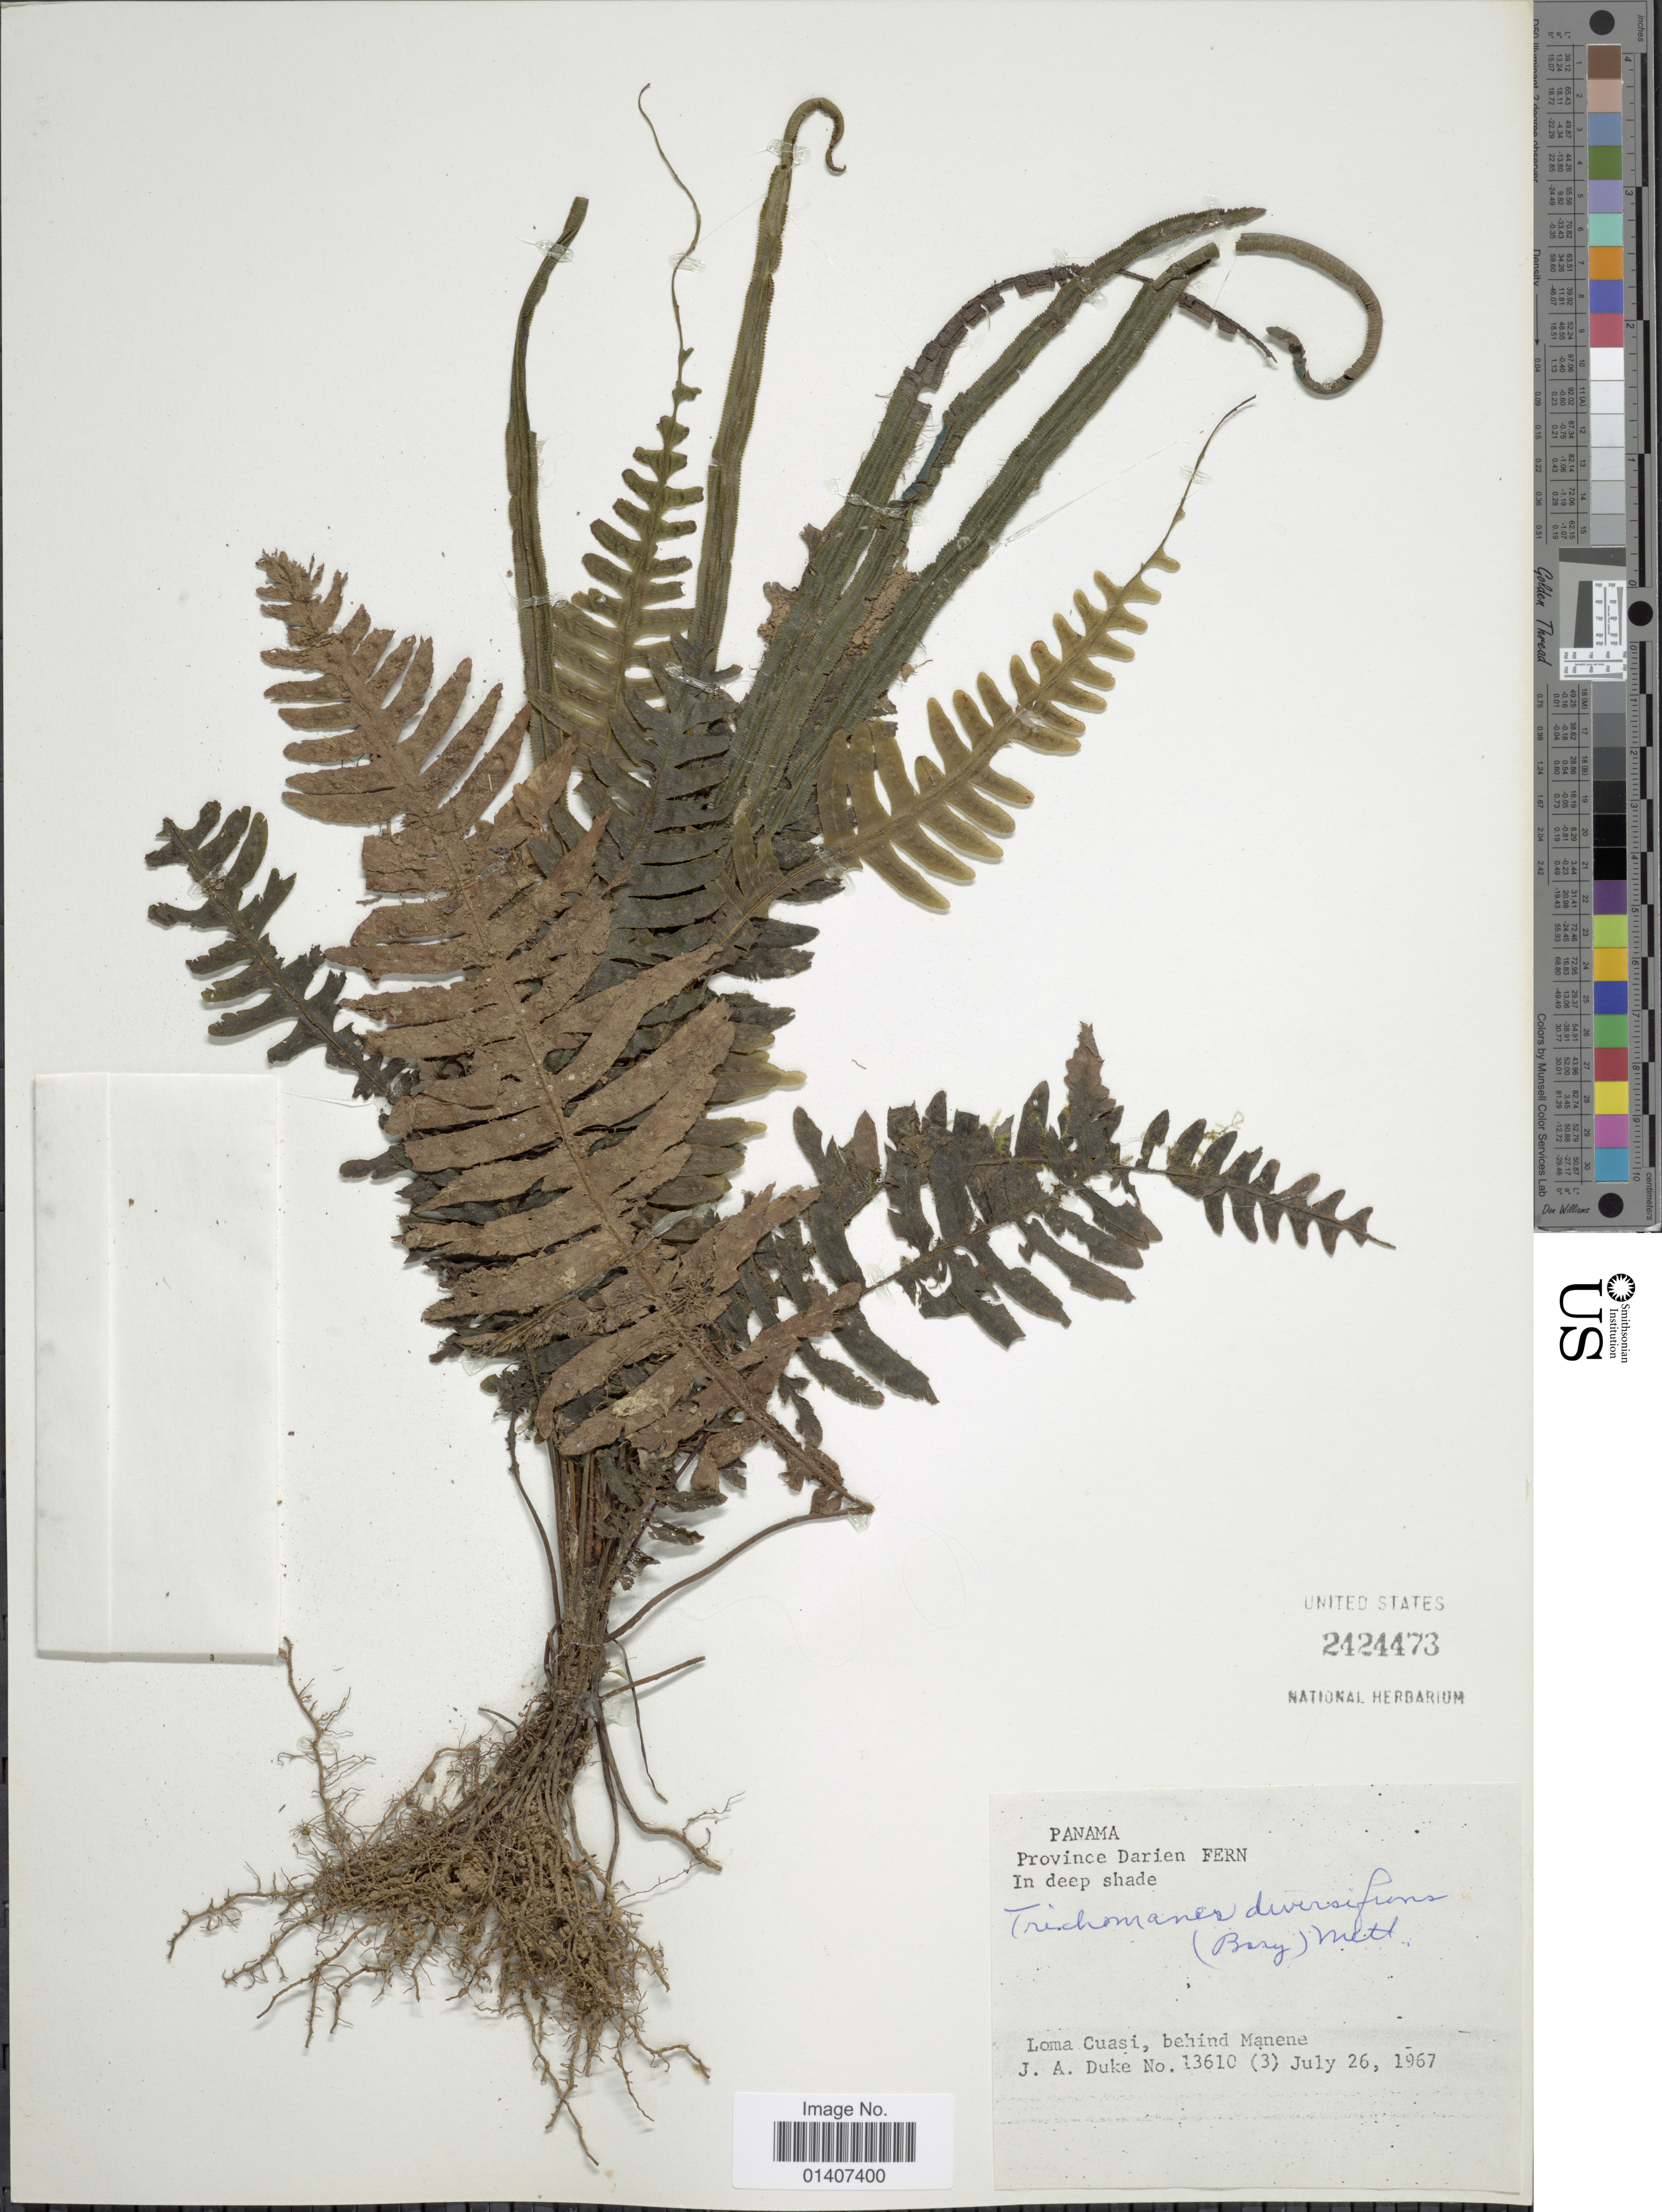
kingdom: Plantae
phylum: Tracheophyta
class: Polypodiopsida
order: Hymenophyllales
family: Hymenophyllaceae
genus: Trichomanes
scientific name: Trichomanes diversifrons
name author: (Bory) Mett. ex Sadeb.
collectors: J. A. Duke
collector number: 13610 (3)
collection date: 1967-07-26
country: Panama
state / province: Darién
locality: Province Darien Fern, in deep shade, Loma Cuasi, behind Manene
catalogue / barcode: US 2424473